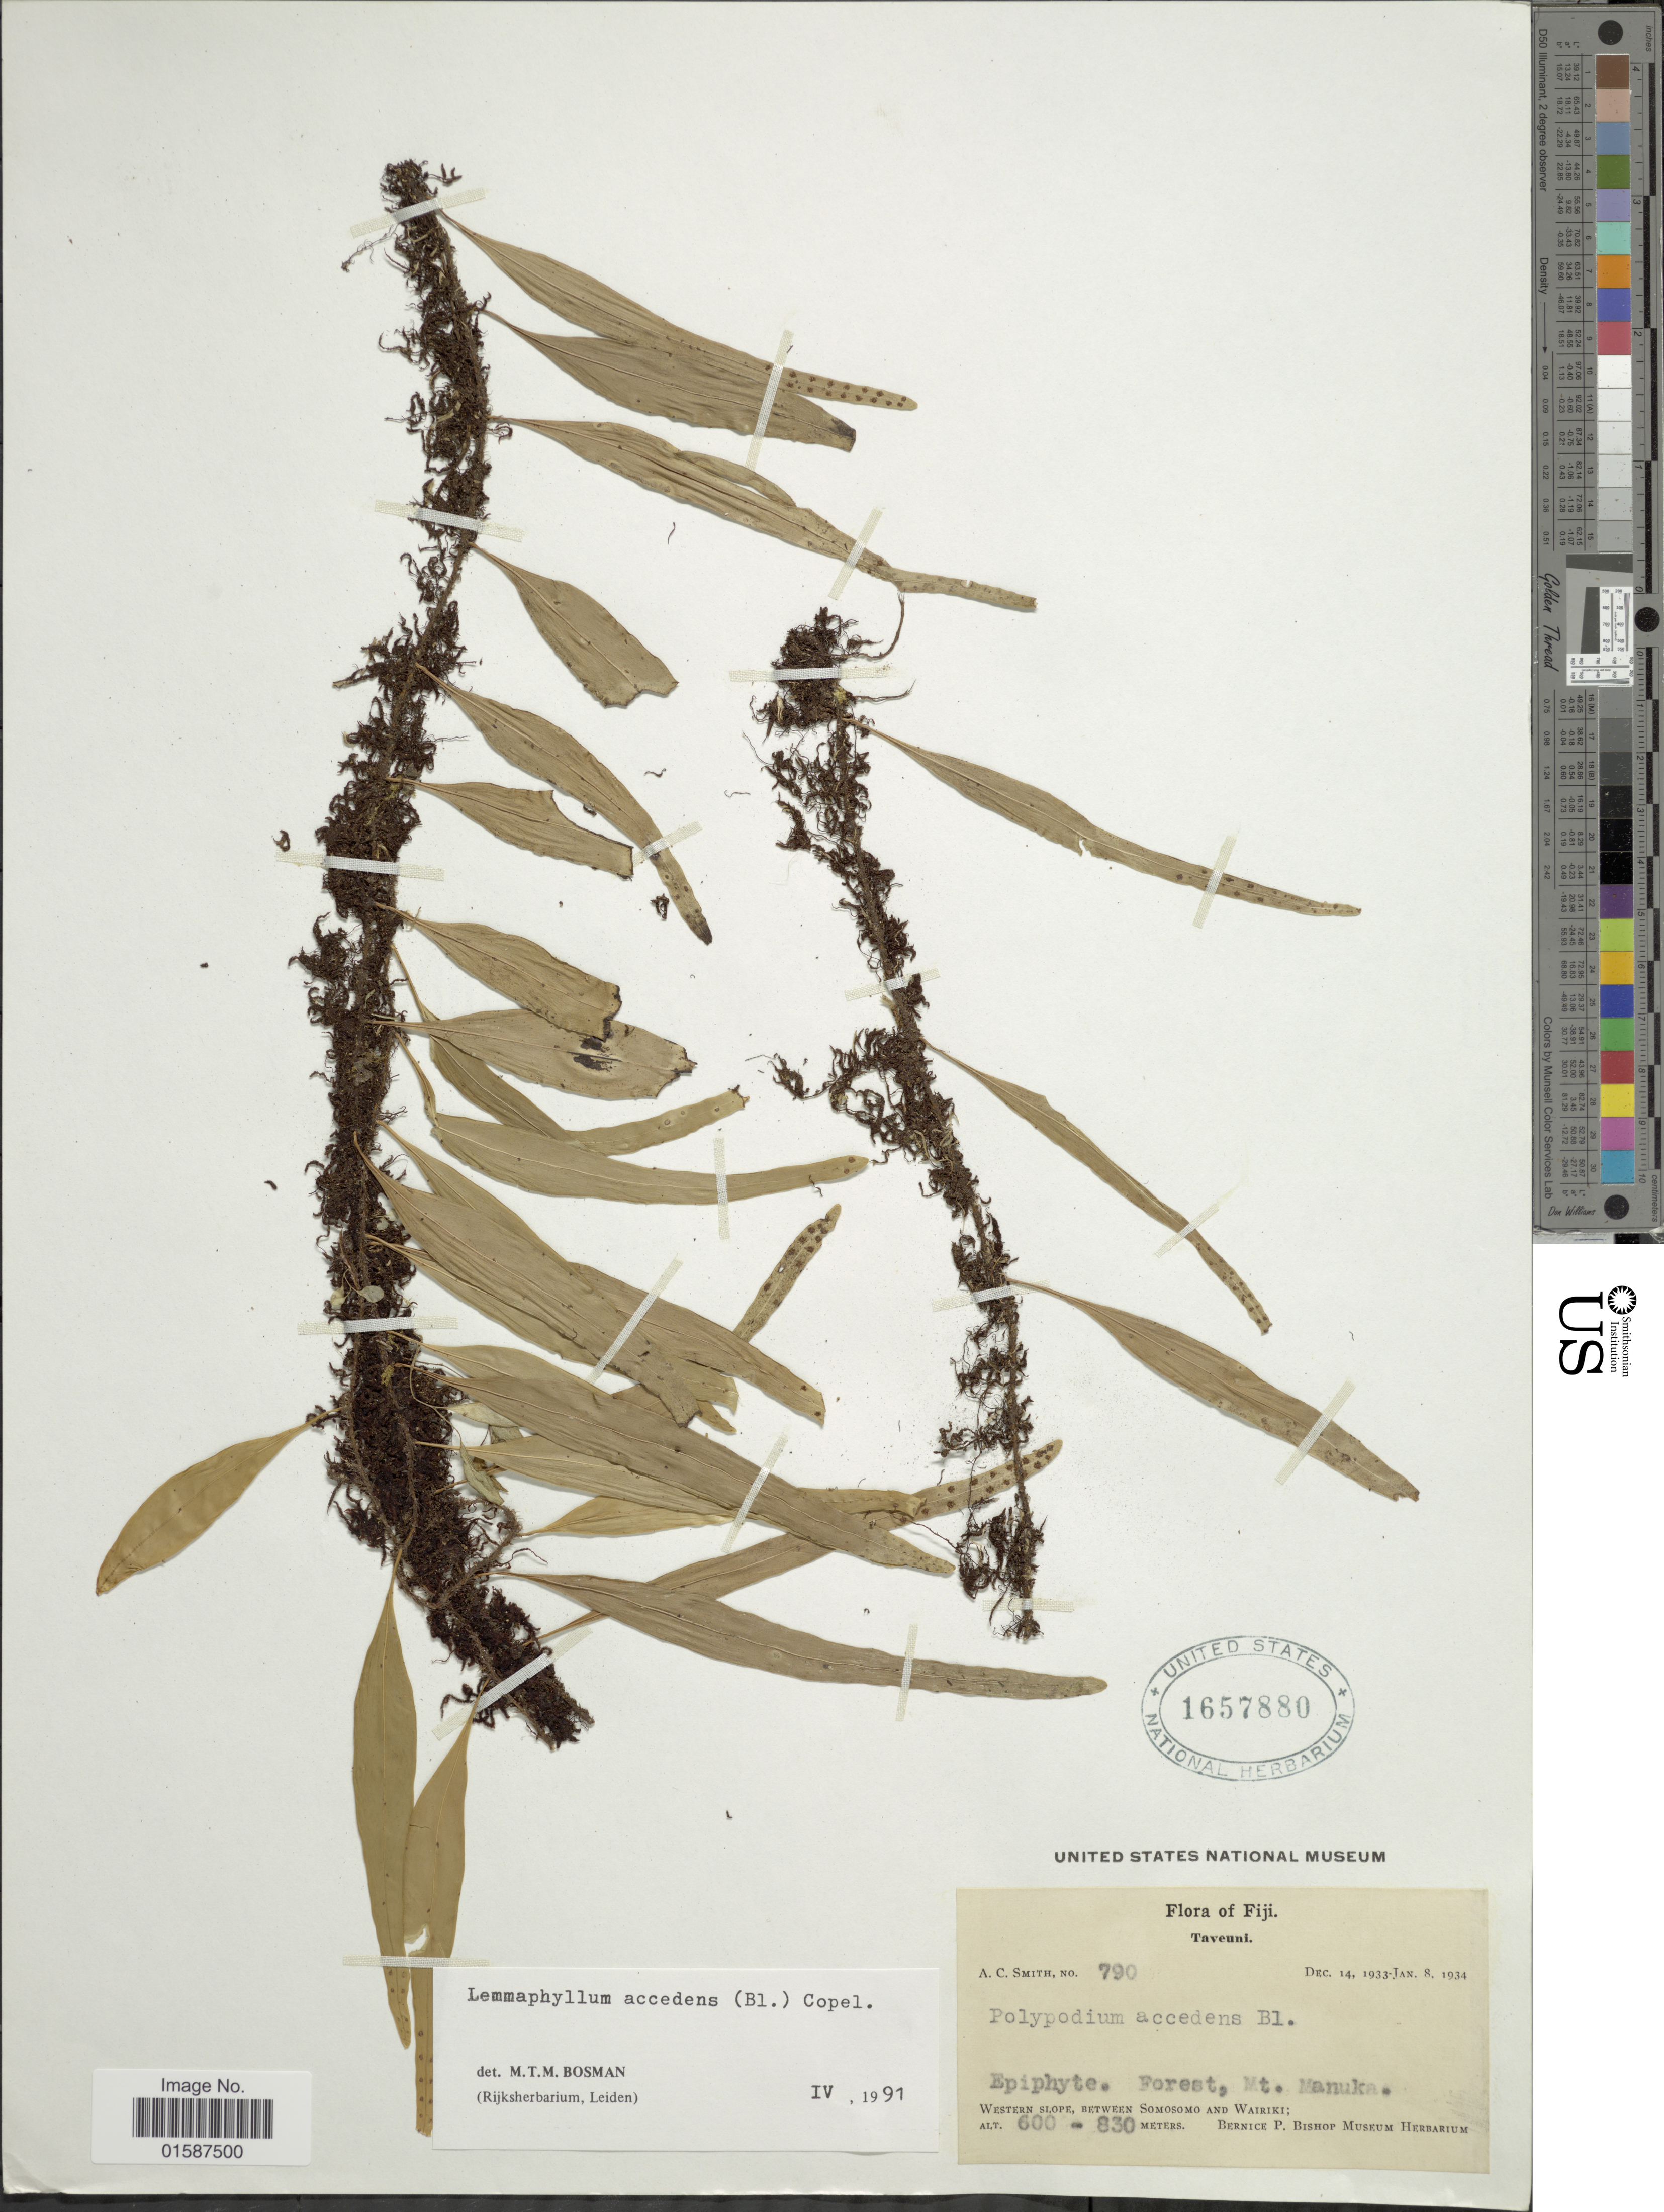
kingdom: Plantae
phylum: Tracheophyta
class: Polypodiopsida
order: Polypodiales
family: Polypodiaceae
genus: Lemmaphyllum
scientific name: Lemmaphyllum accedens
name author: (Blume) Donk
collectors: A. C. Smith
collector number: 790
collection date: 1933-12-14/1934-01-08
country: Fiji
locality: Taveuni, Epiphyte, Forest, Mt. Manuka, Western slope, between somosomo and Wairiki; Bernice P. Bishop musuem Herbarium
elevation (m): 600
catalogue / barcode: US 1657880